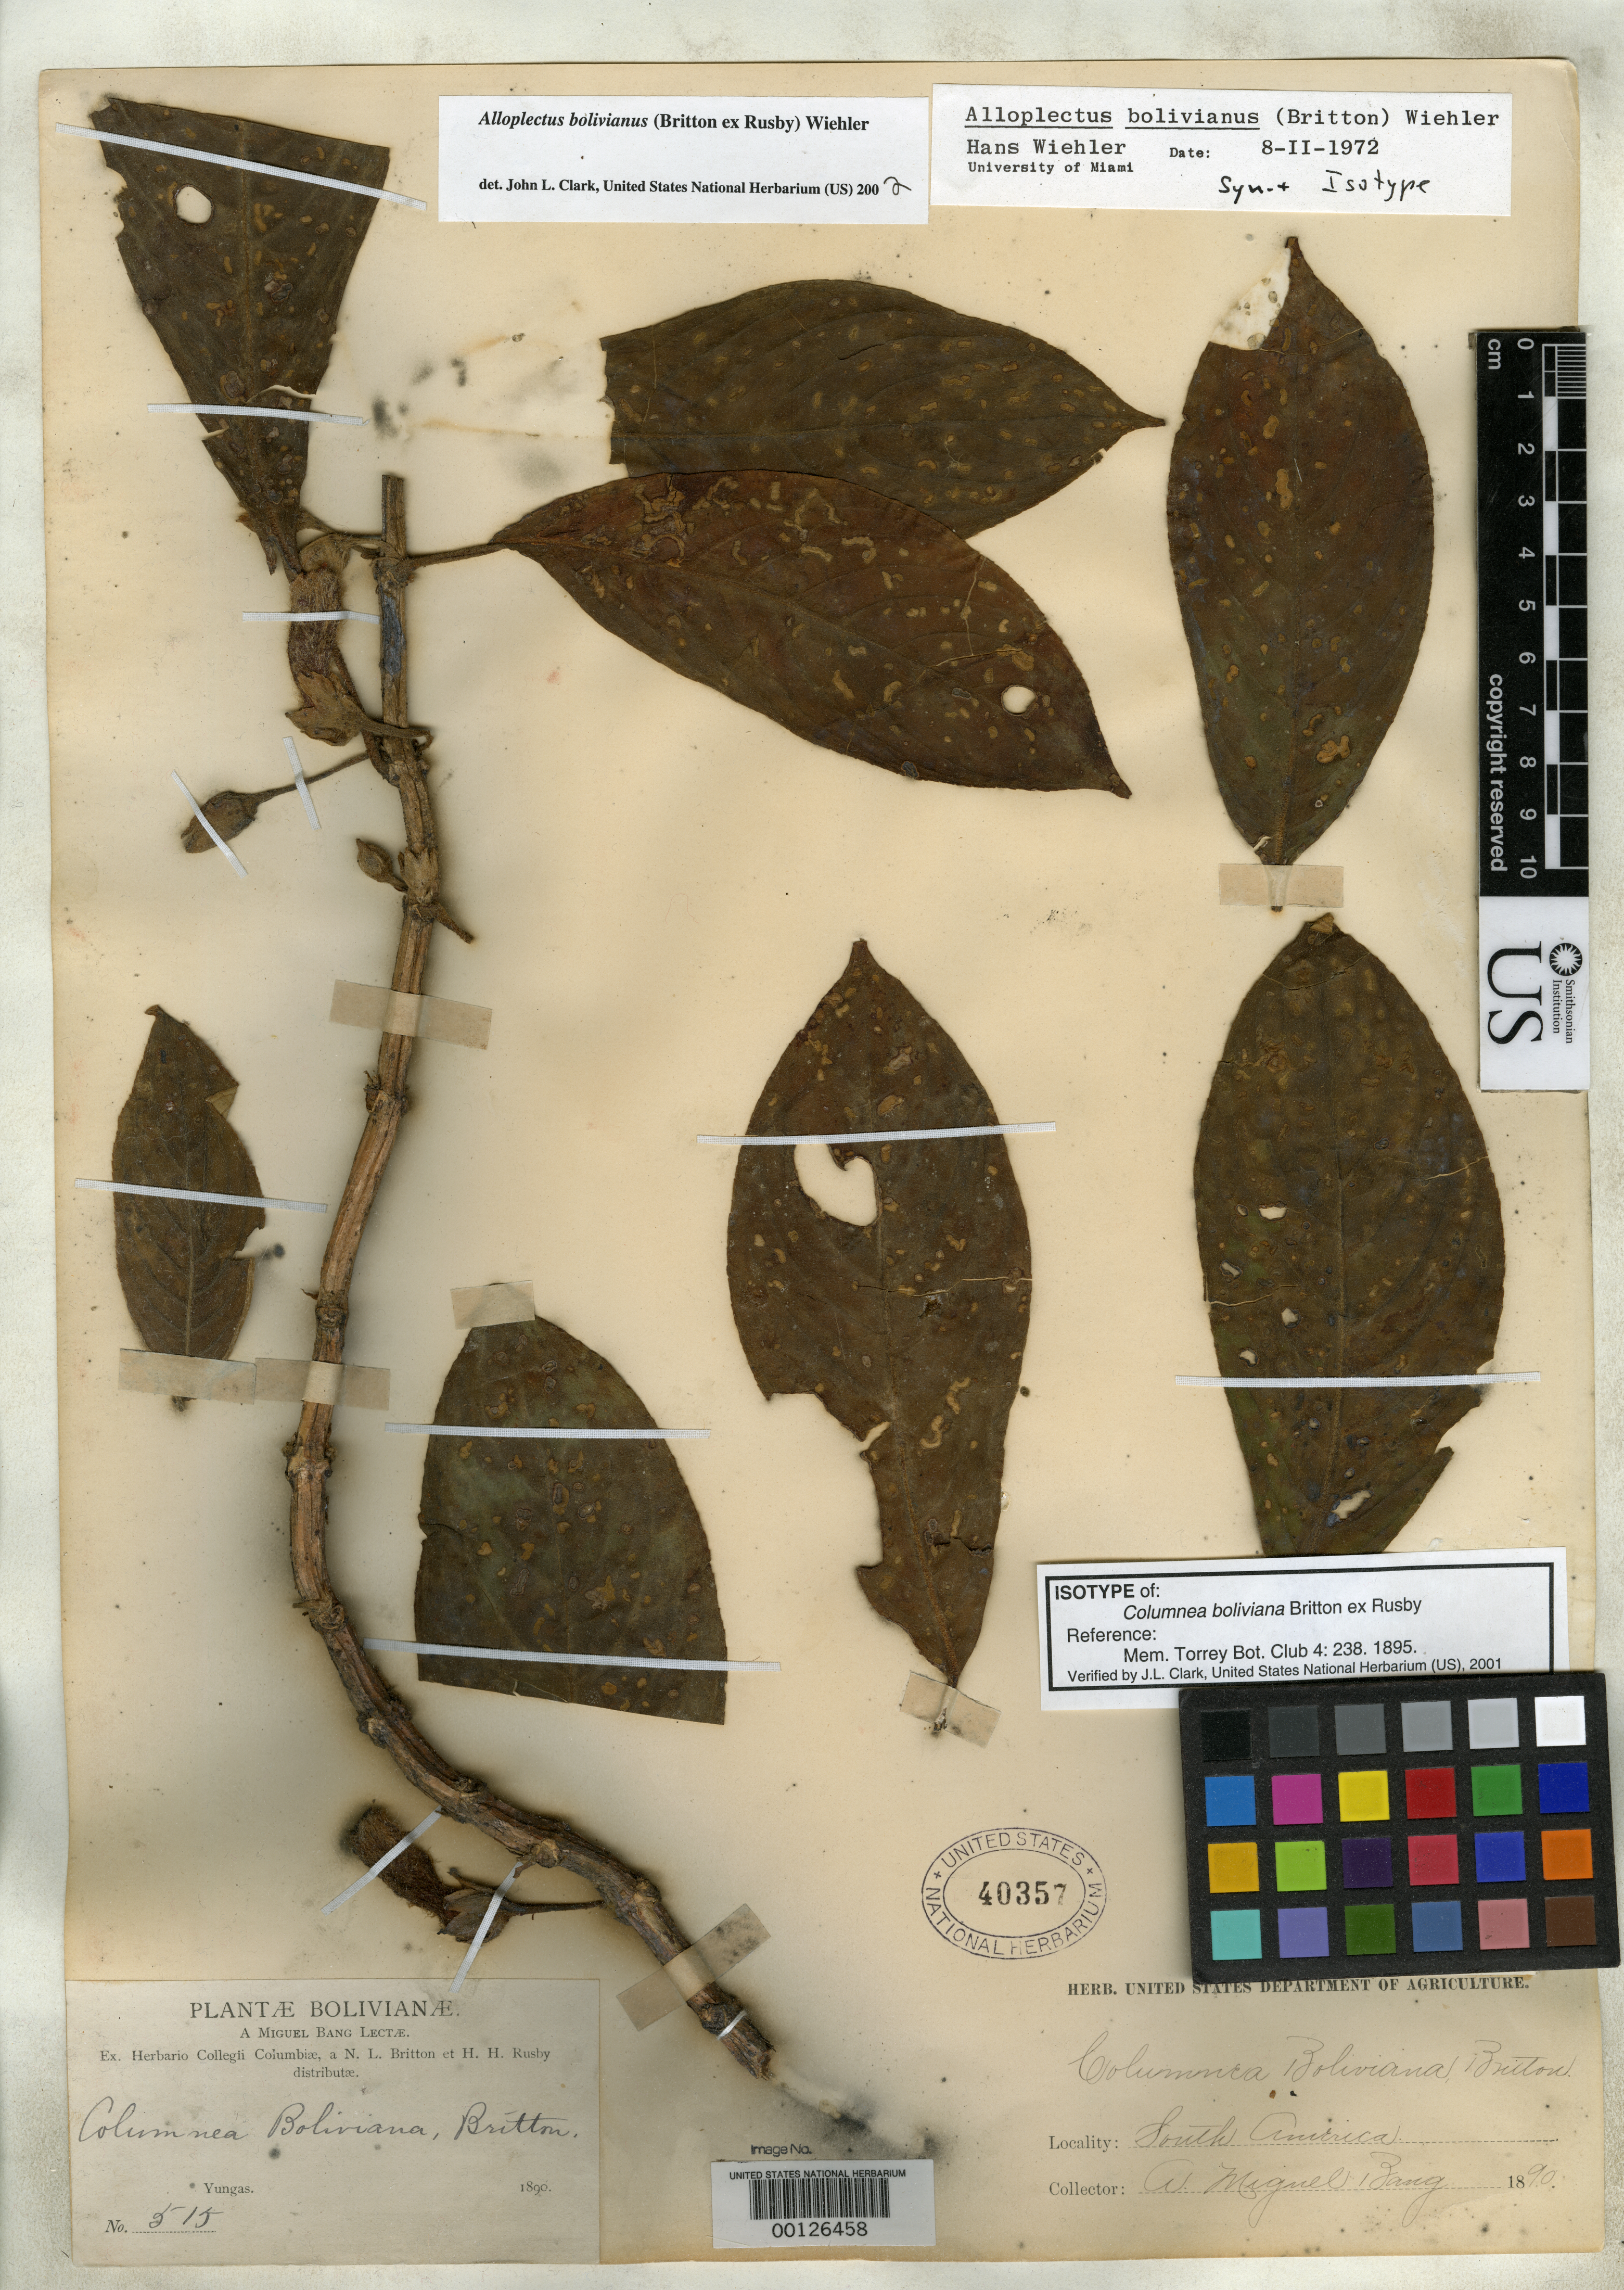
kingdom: Plantae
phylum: Tracheophyta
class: Magnoliopsida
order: Lamiales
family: Gesneriaceae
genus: Columnea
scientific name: Columnea boliviana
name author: Britton ex Rusby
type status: Isotype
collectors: M. Bang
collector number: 515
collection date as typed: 1890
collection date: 1890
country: Bolivia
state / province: La Paz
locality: Yungas.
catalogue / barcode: US 40357